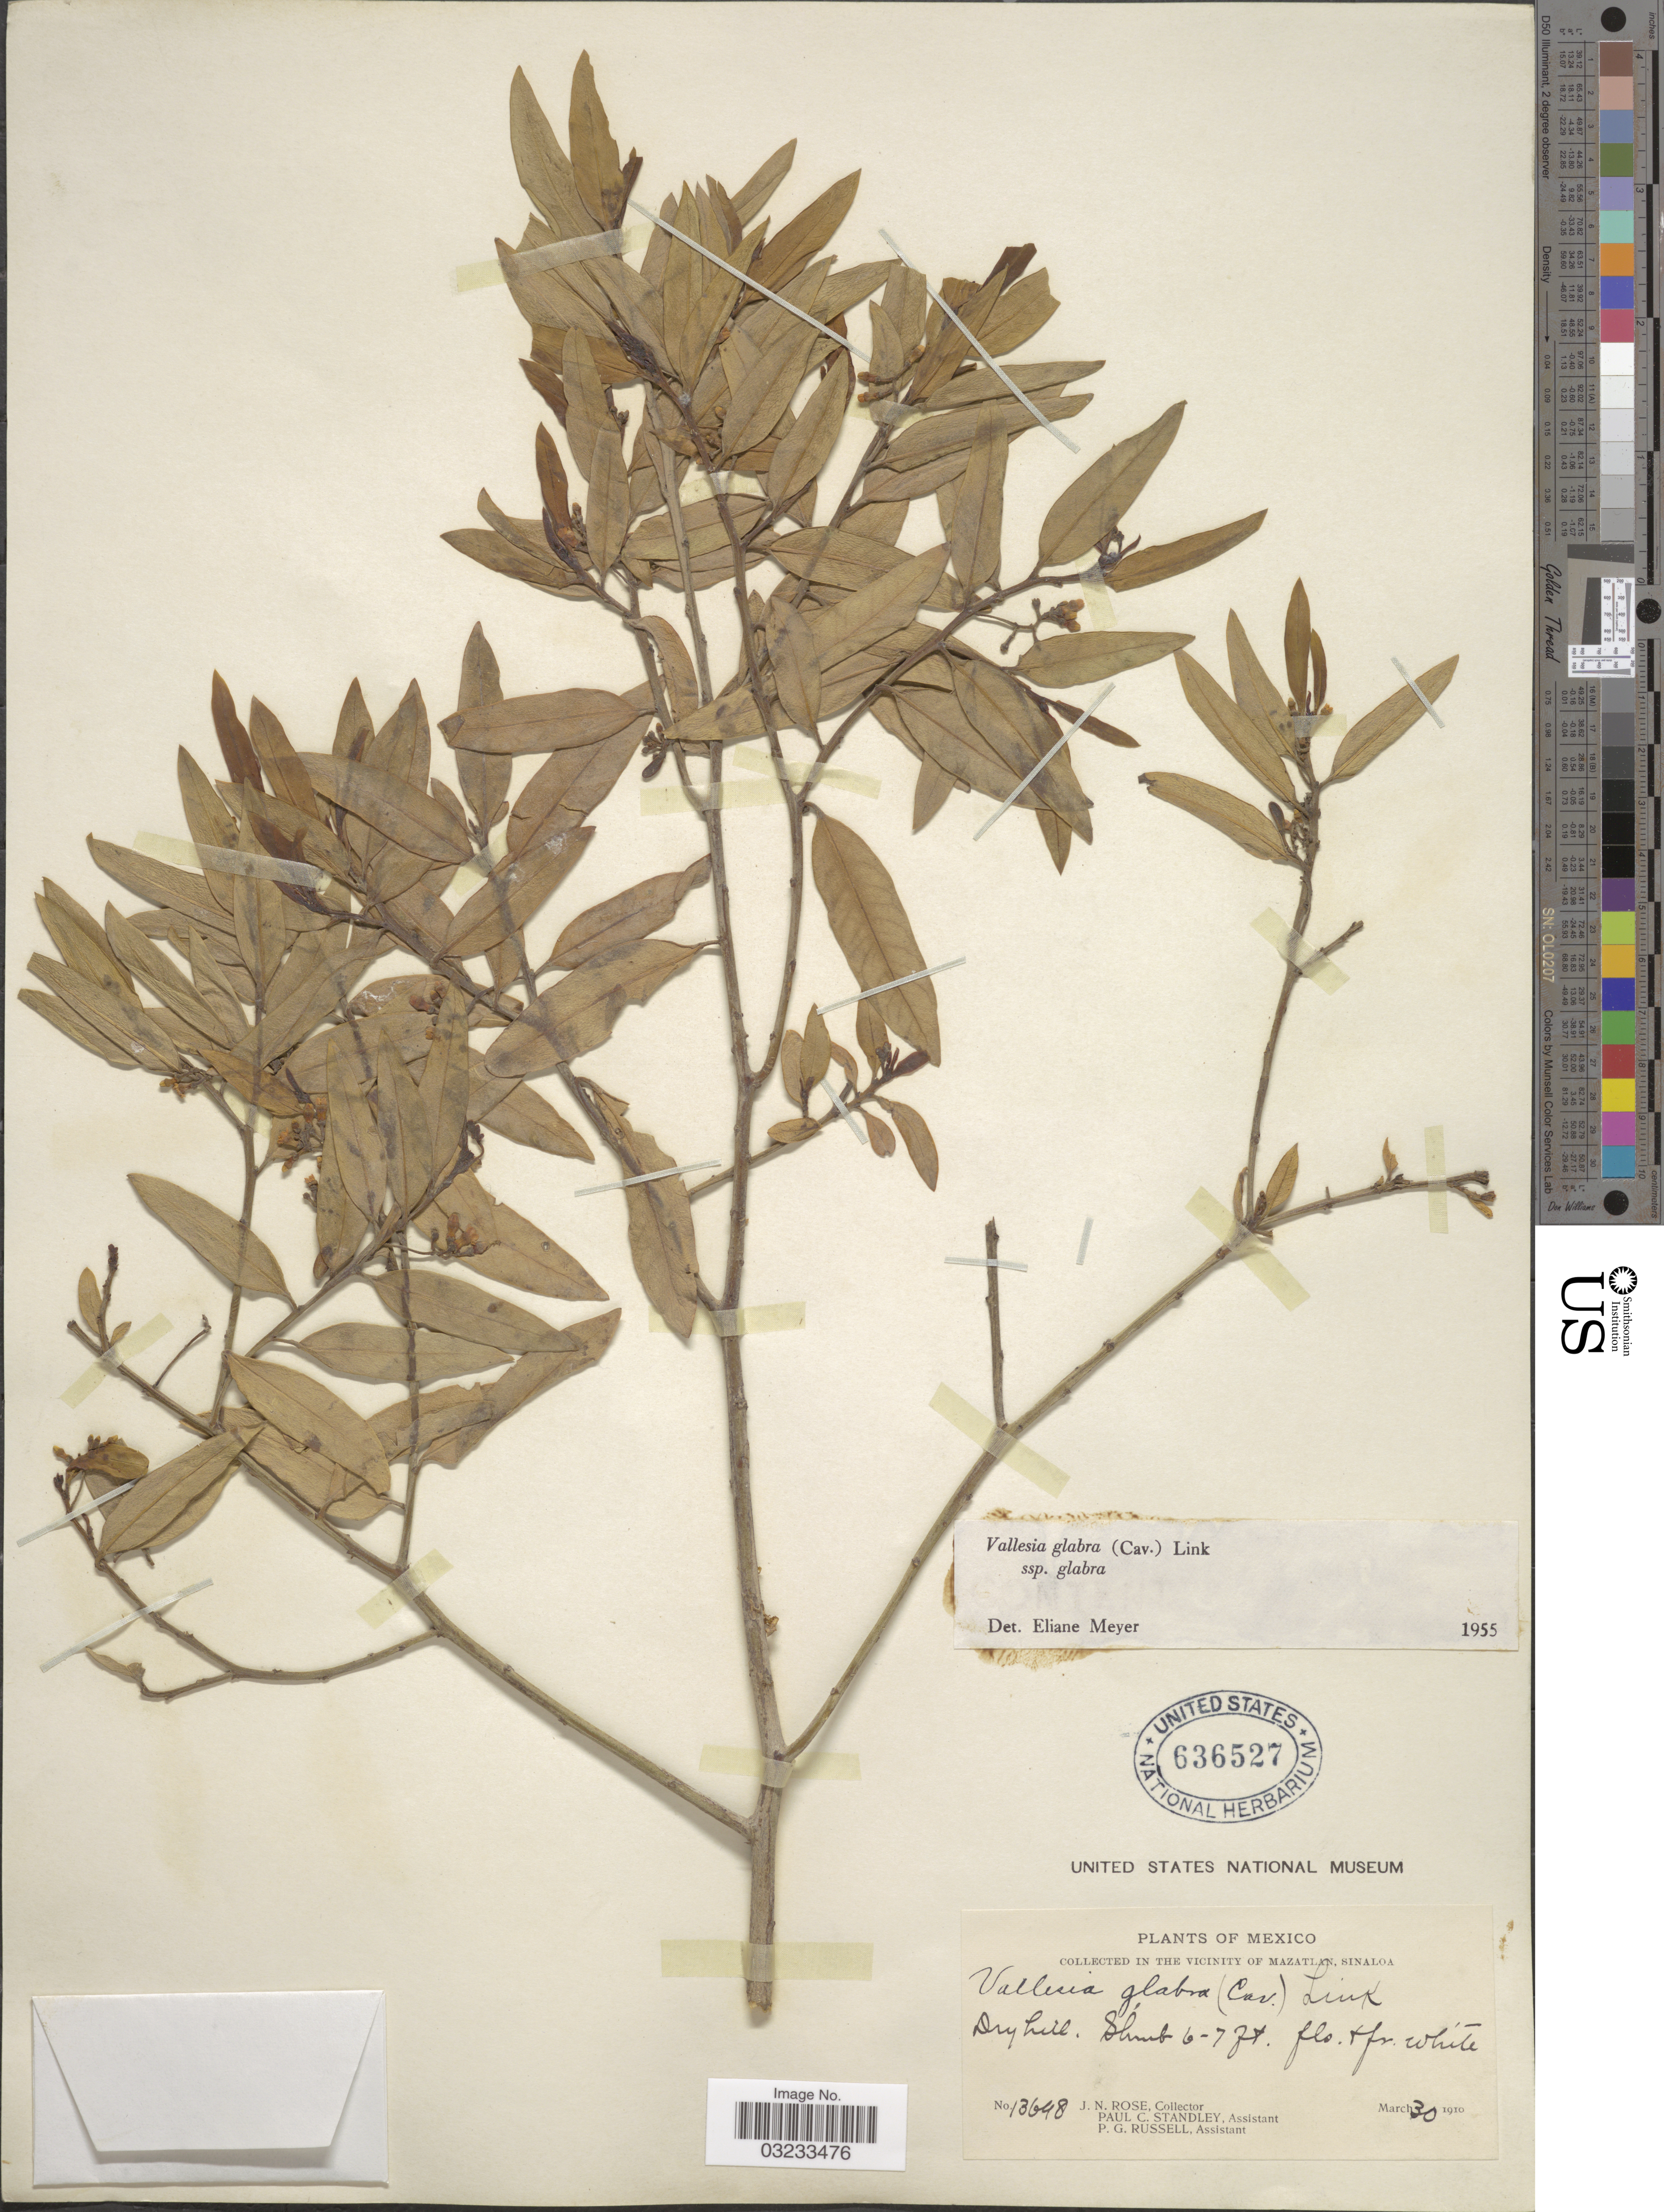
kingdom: Plantae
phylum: Tracheophyta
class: Magnoliopsida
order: Gentianales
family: Apocynaceae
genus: Vallesia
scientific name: Vallesia glabra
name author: (Cav.) Link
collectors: J. N. Rose, P. C. Standley & P. G. Russell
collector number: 13648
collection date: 1910-03-30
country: Mexico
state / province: Sinaloa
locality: In The Vicinity of Mazatlán, Sinaloa.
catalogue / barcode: US 636527